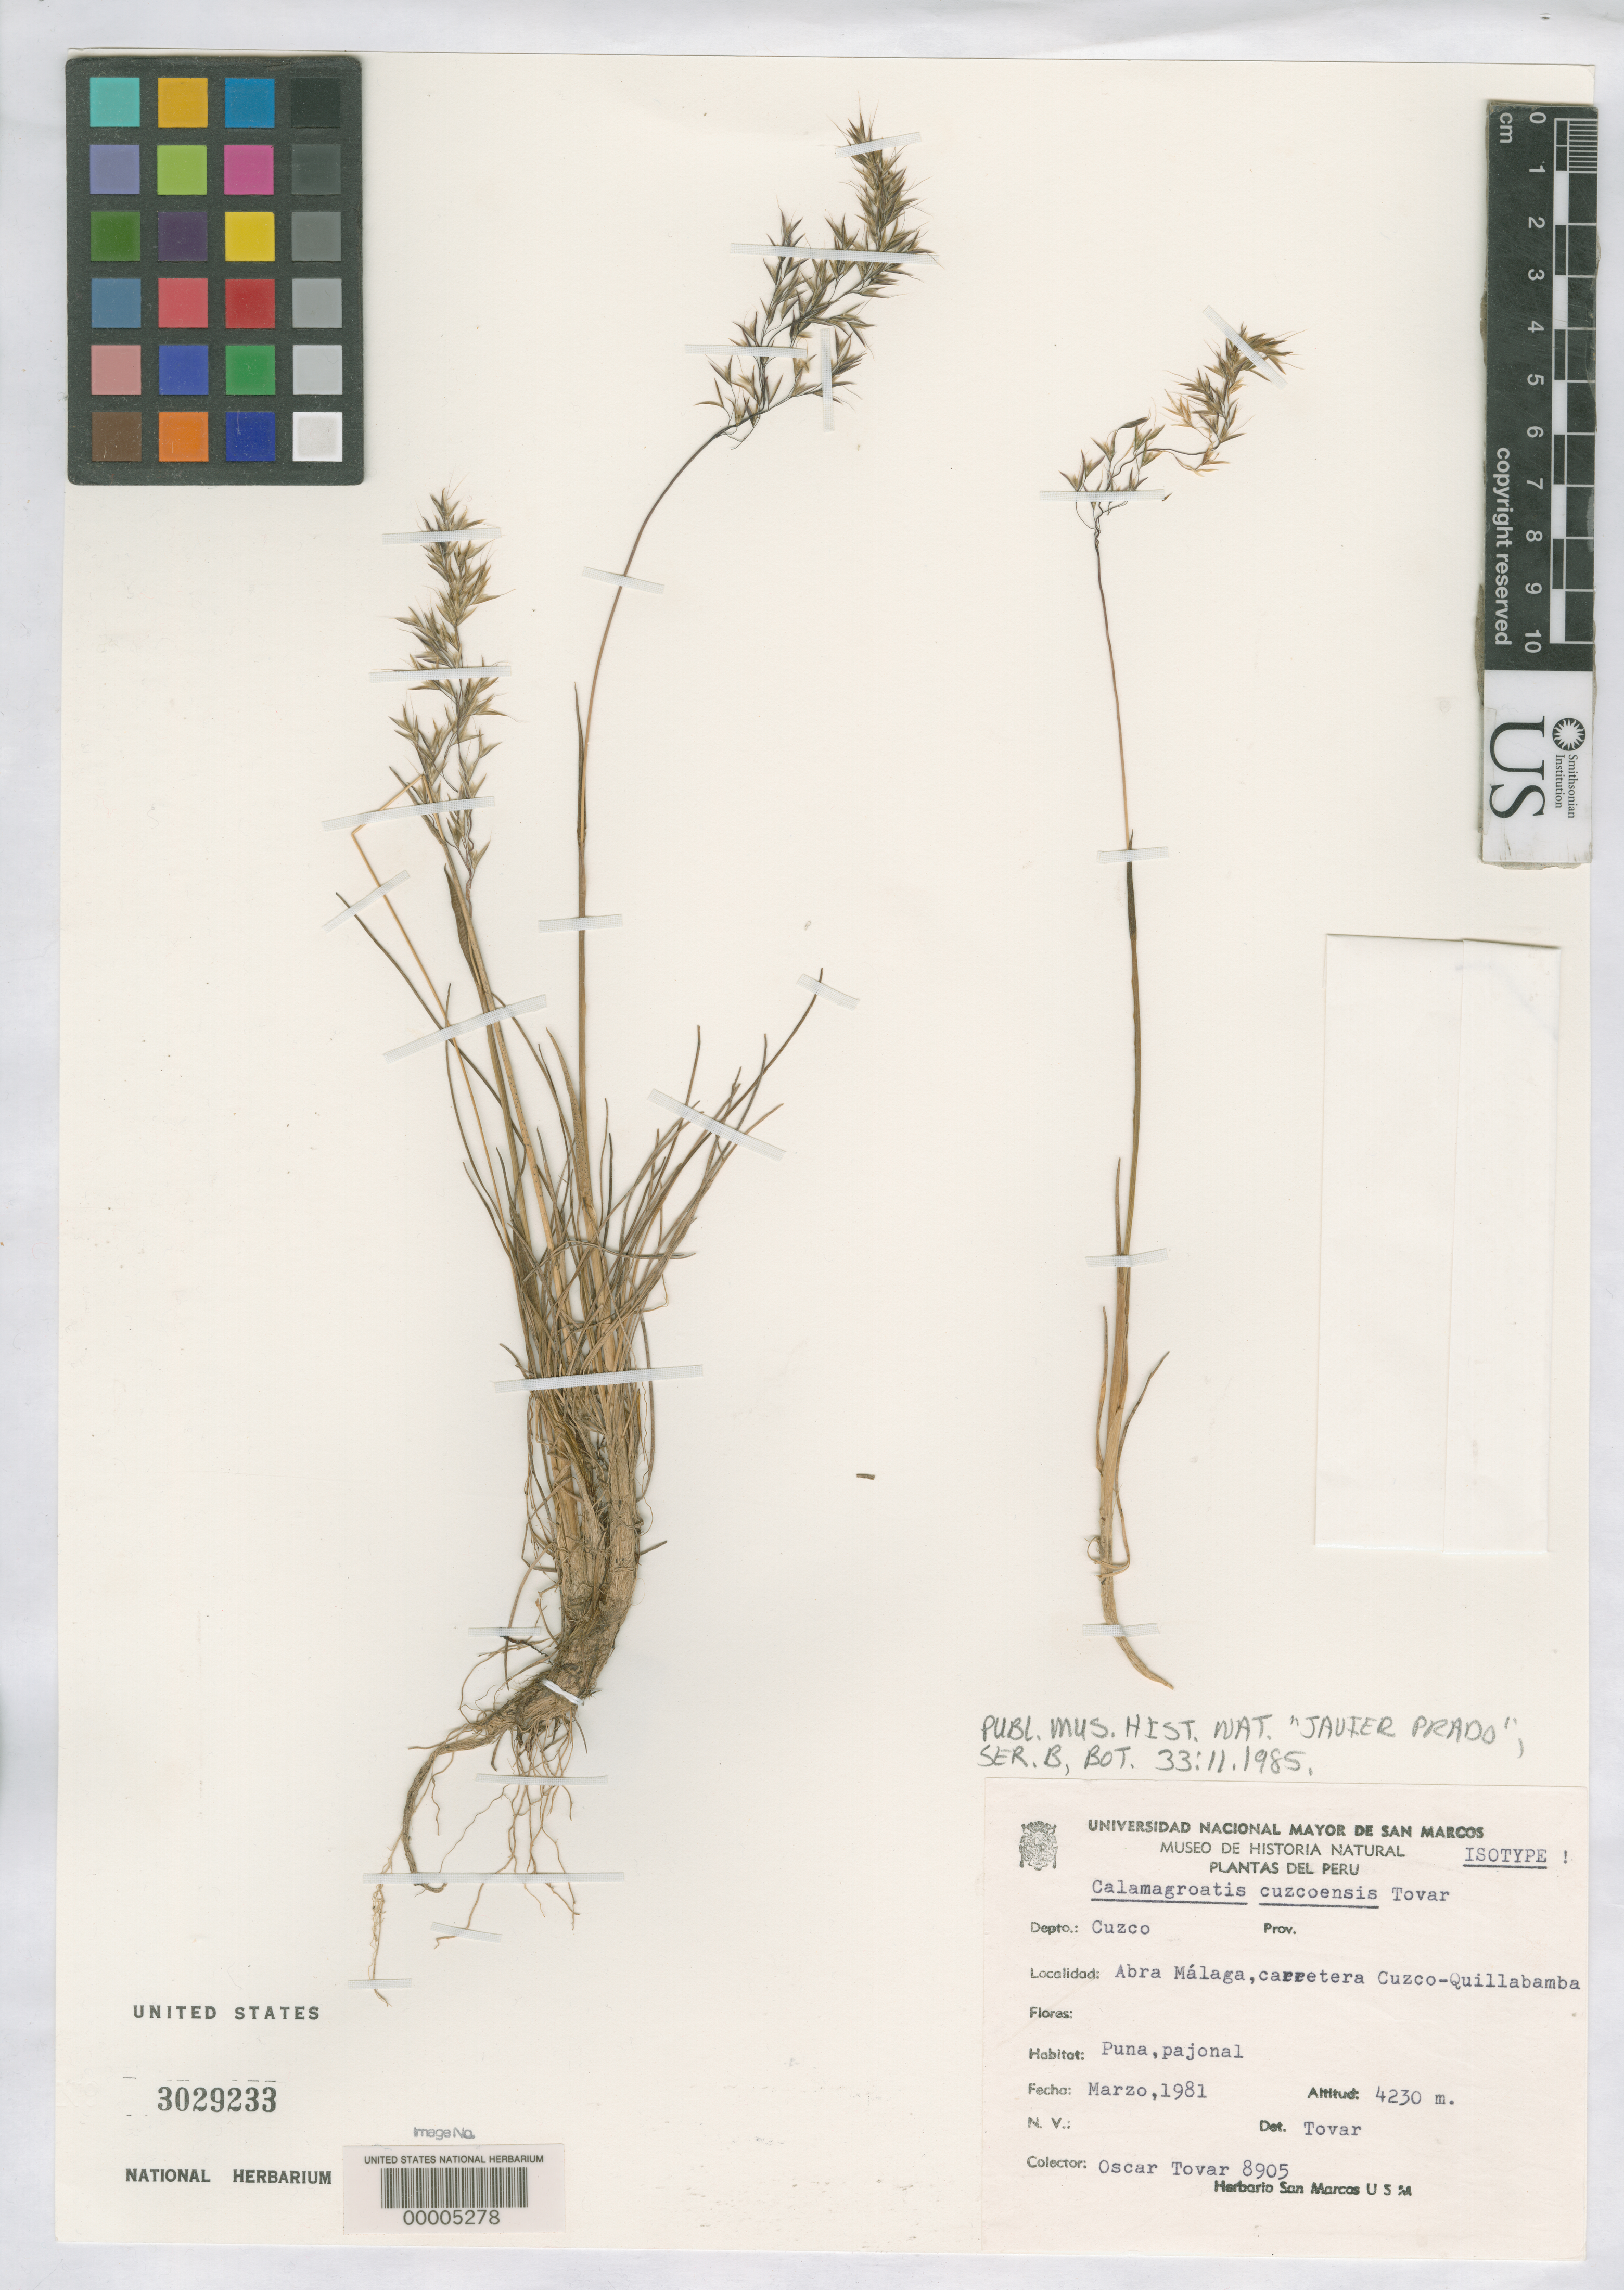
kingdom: Plantae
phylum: Tracheophyta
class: Liliopsida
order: Poales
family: Poaceae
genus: Calamagrostis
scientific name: Calamagrostis cuzcoensis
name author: Tovar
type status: Isotype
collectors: Ó. Tovar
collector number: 8905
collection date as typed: Mar 1981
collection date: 1981-03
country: Peru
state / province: Cusco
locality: Abra Malaga, Cuzco-Quillabamba Highway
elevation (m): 4230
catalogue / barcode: US 3029233